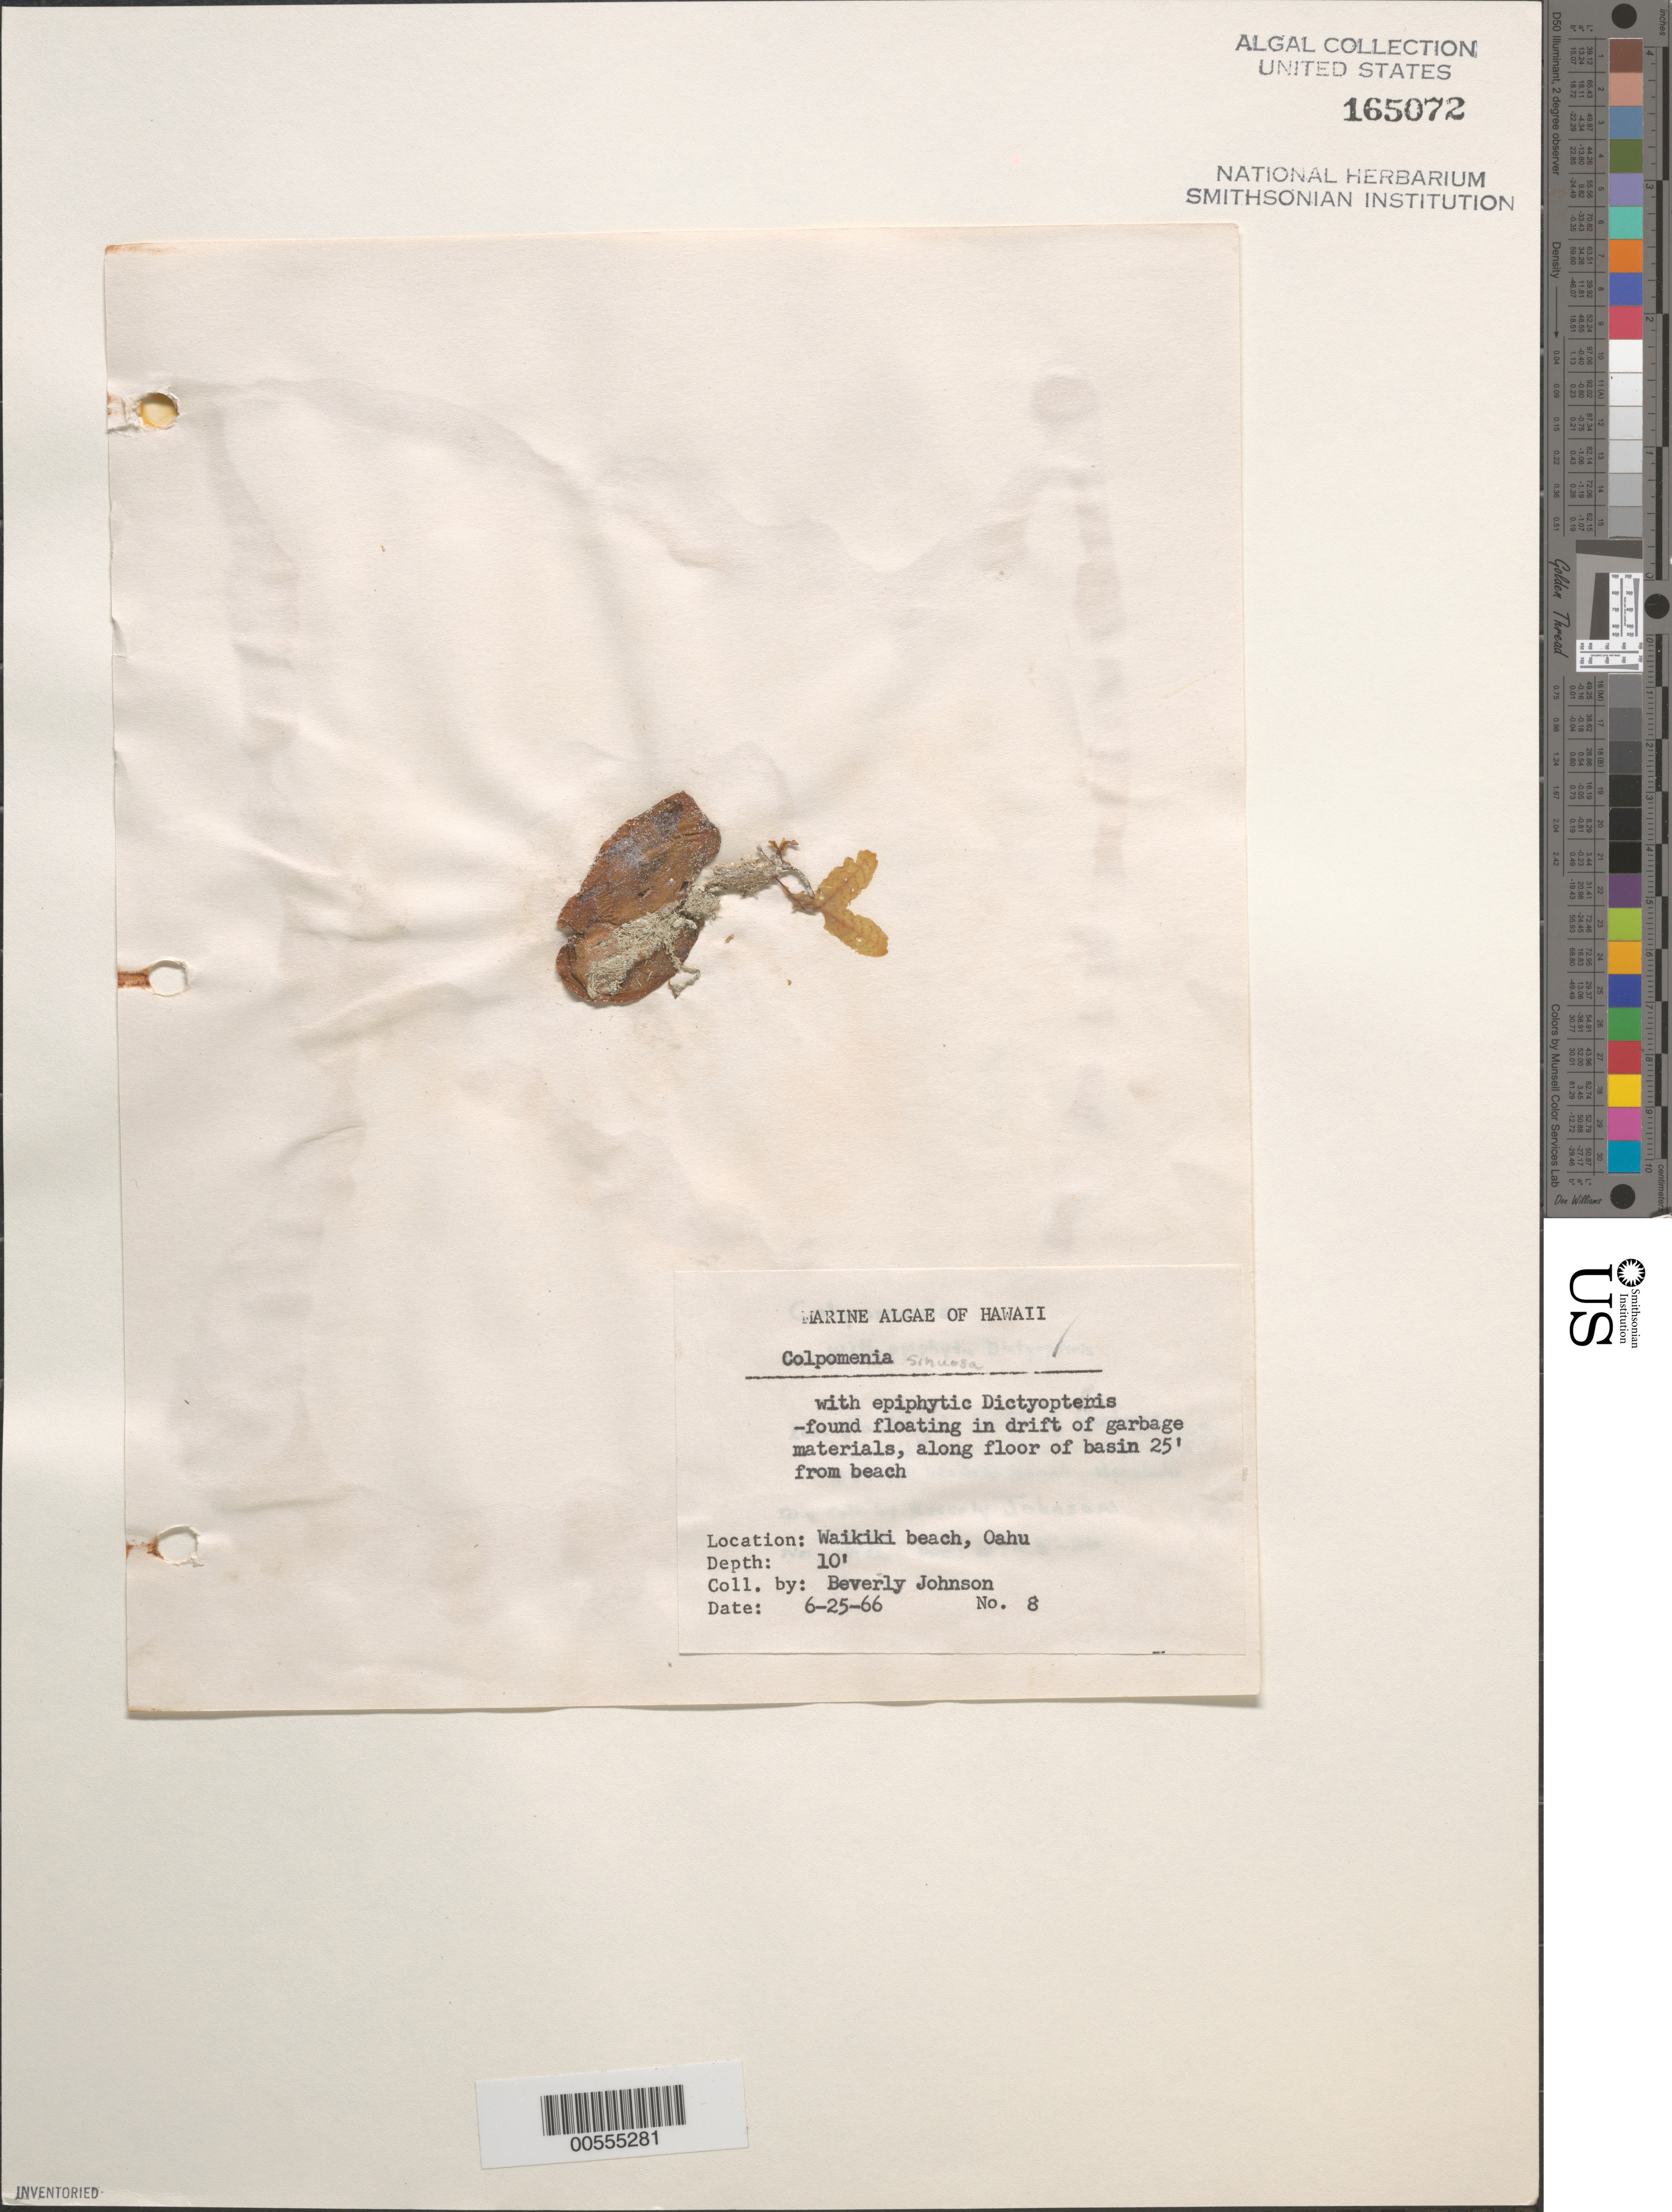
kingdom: Chromista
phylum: Ochrophyta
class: Phaeophyceae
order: Scytosiphonales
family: Scytosiphonaceae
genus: Colpomenia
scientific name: Colpomenia sinuosa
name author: (K. Mert. ex Roth) Derbes & Solier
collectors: B. Johnson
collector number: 8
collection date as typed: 25 Jun 1966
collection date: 1966-06-25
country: United States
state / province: Hawaii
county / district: Honolulu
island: Oahu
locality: Waikiki Beach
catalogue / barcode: US 165072